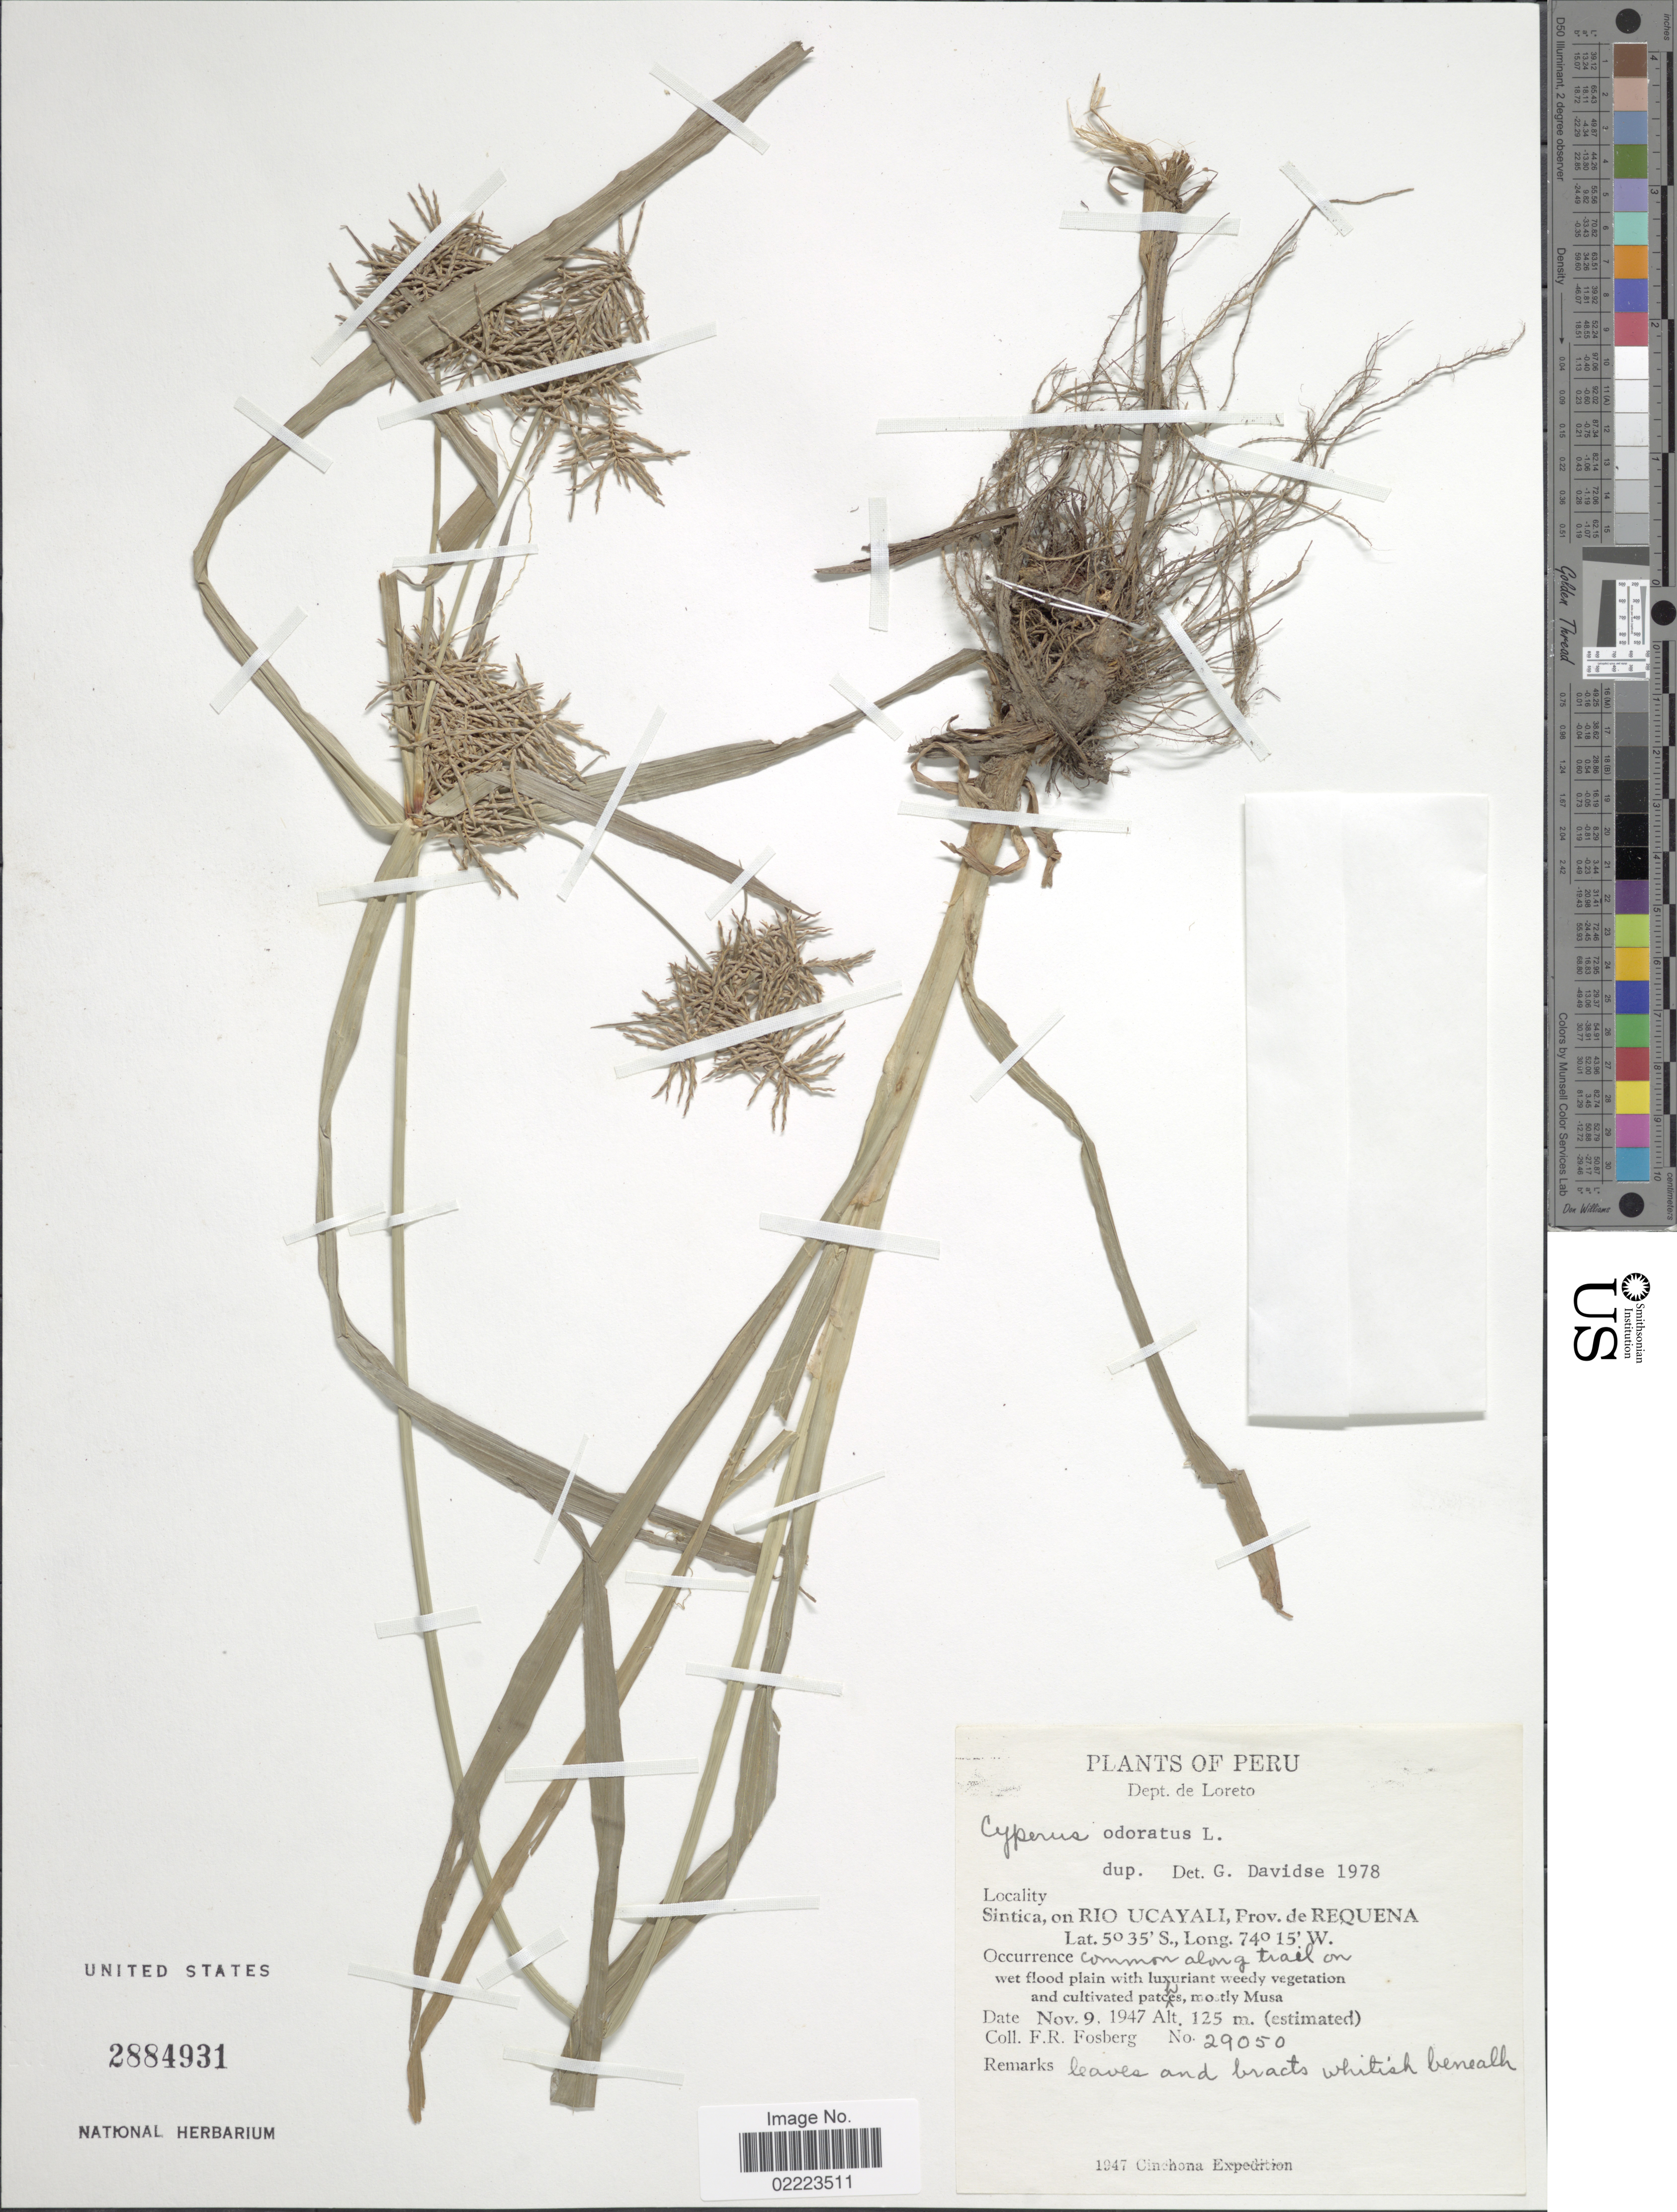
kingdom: Plantae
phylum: Tracheophyta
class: Liliopsida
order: Poales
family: Cyperaceae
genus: Cyperus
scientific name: Cyperus odoratus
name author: L.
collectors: F. R. Fosberg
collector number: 29050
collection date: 1947-11-09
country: Peru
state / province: Loreto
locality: Dept. de Loreto. Sintica, on Rio Ucayali, Prov. de Requena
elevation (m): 125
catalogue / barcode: US 2884931